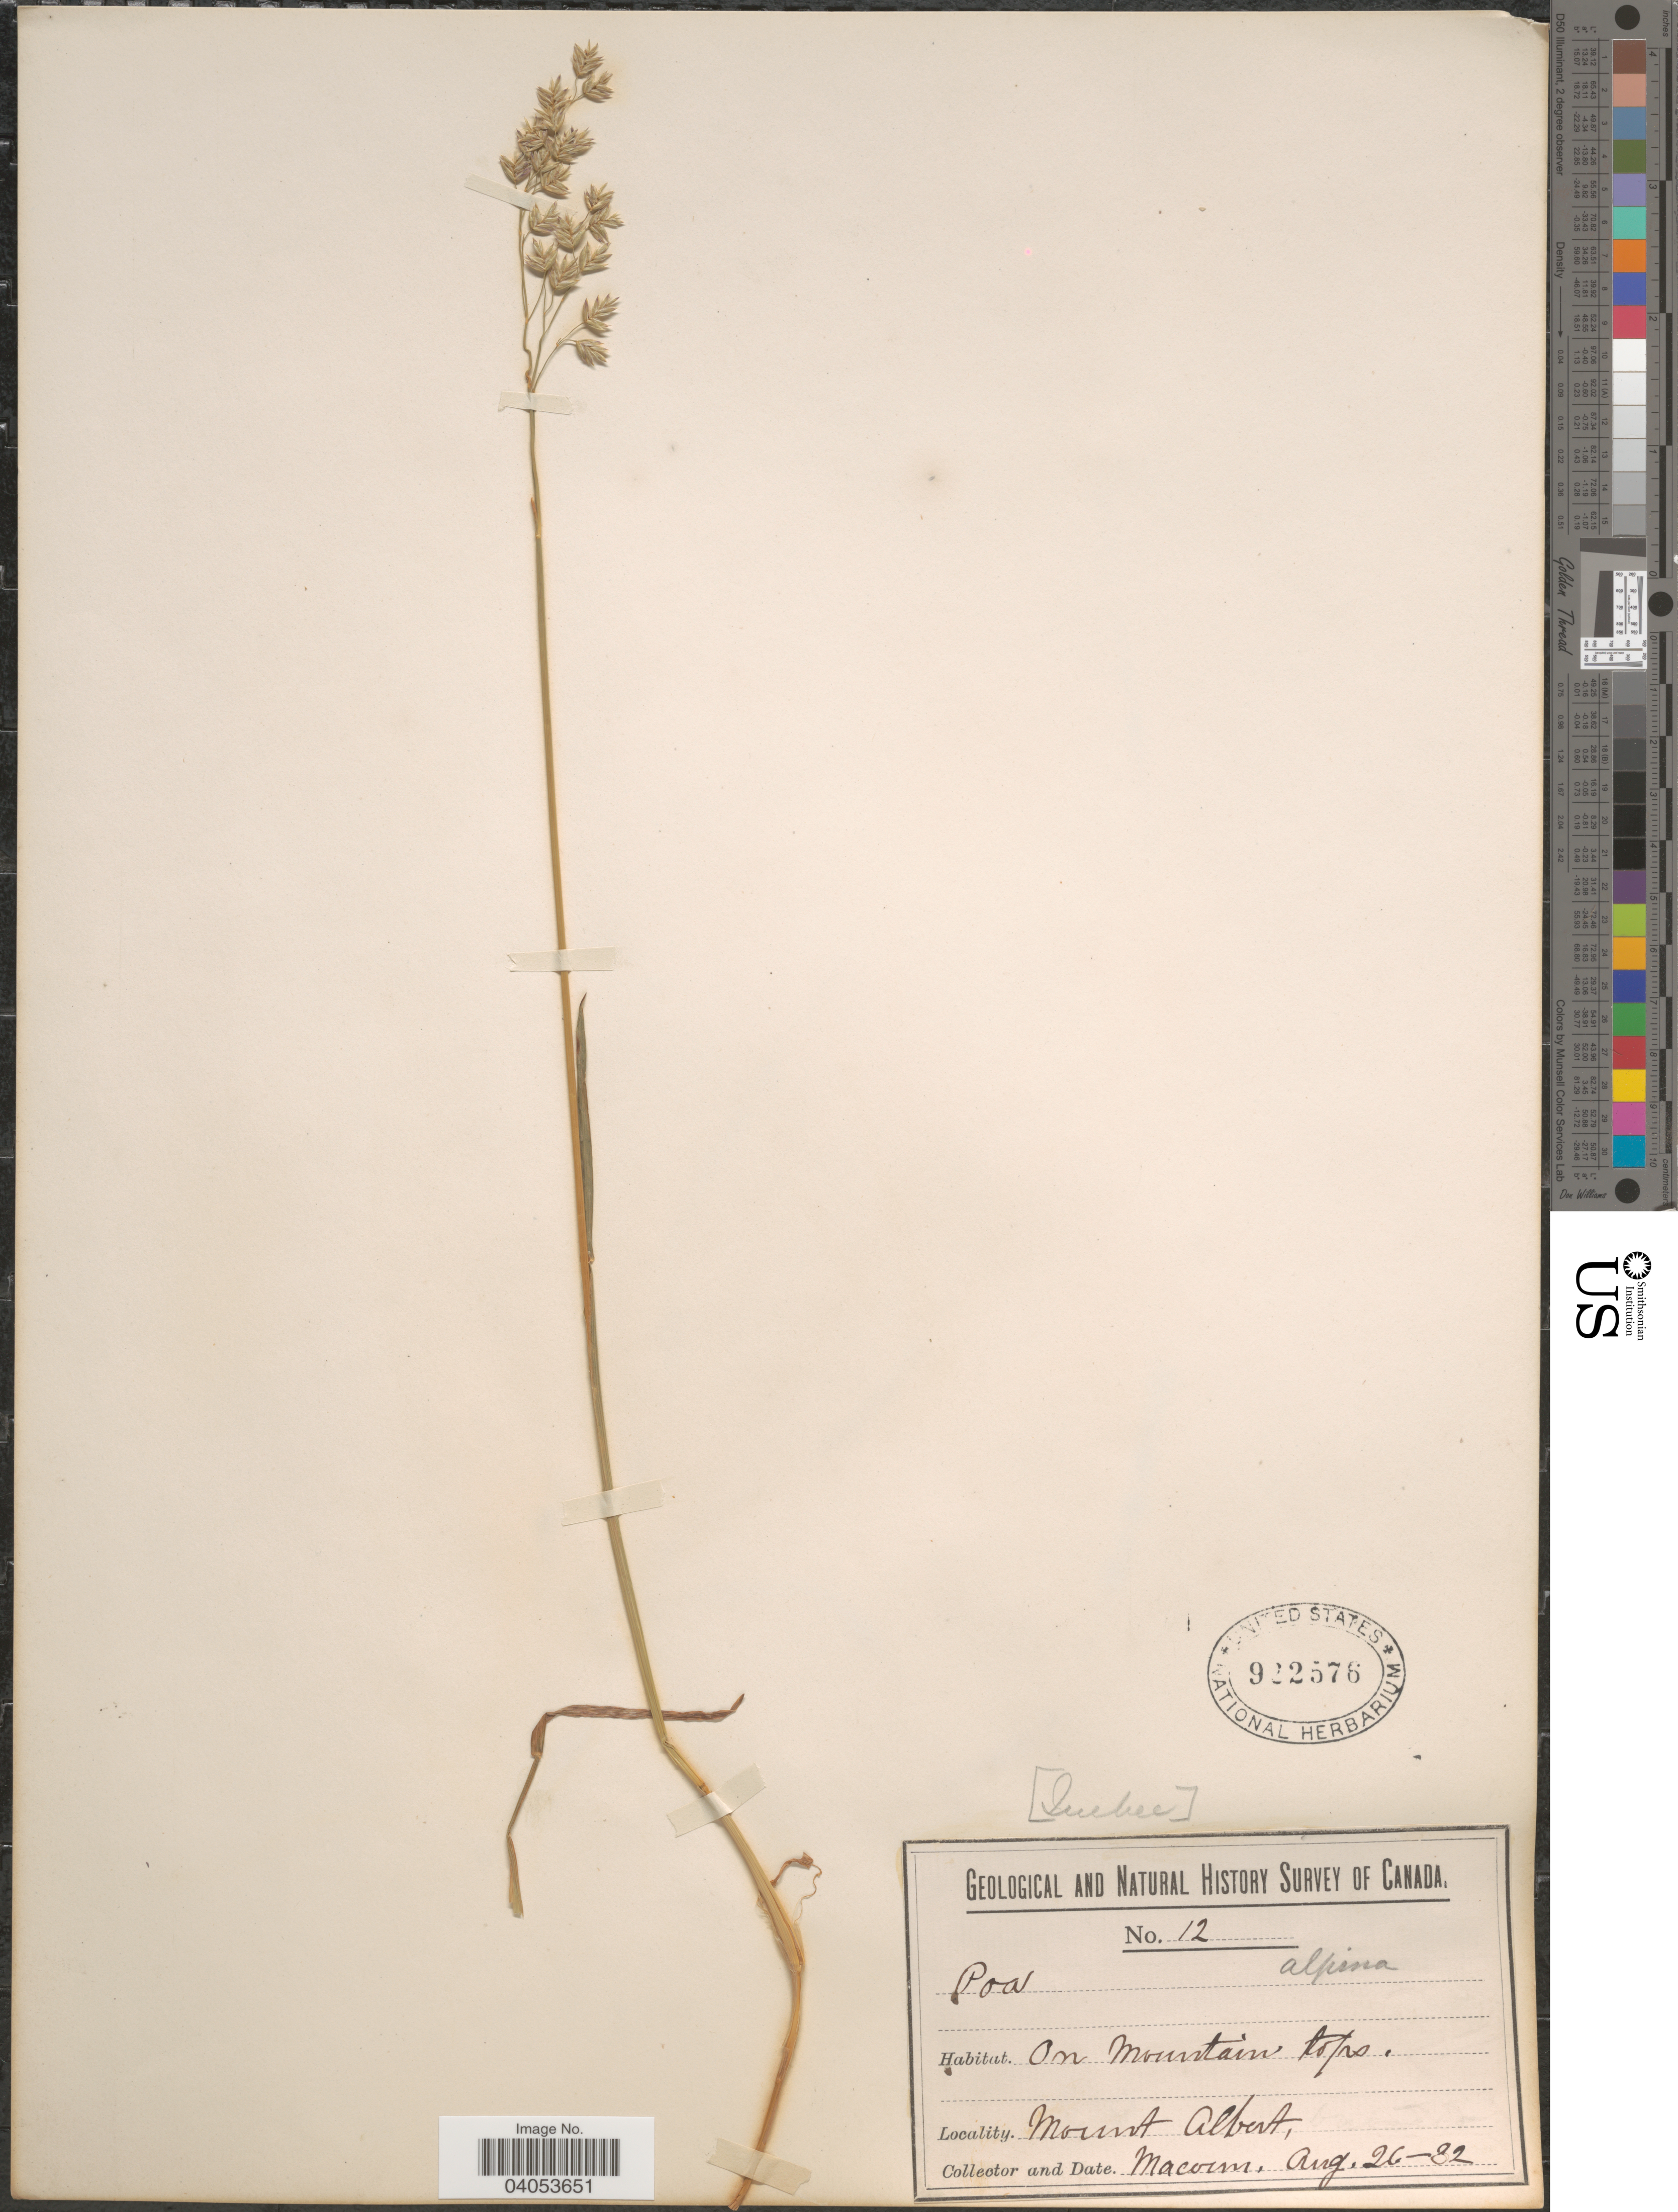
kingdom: Plantae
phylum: Tracheophyta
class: Liliopsida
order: Poales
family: Poaceae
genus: Poa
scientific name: Poa alpina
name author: L.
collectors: -- Macoun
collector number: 12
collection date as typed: Transcribed d/m/y: 26/8/32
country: Canada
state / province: Quebec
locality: Mount Albert.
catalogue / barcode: US 922576